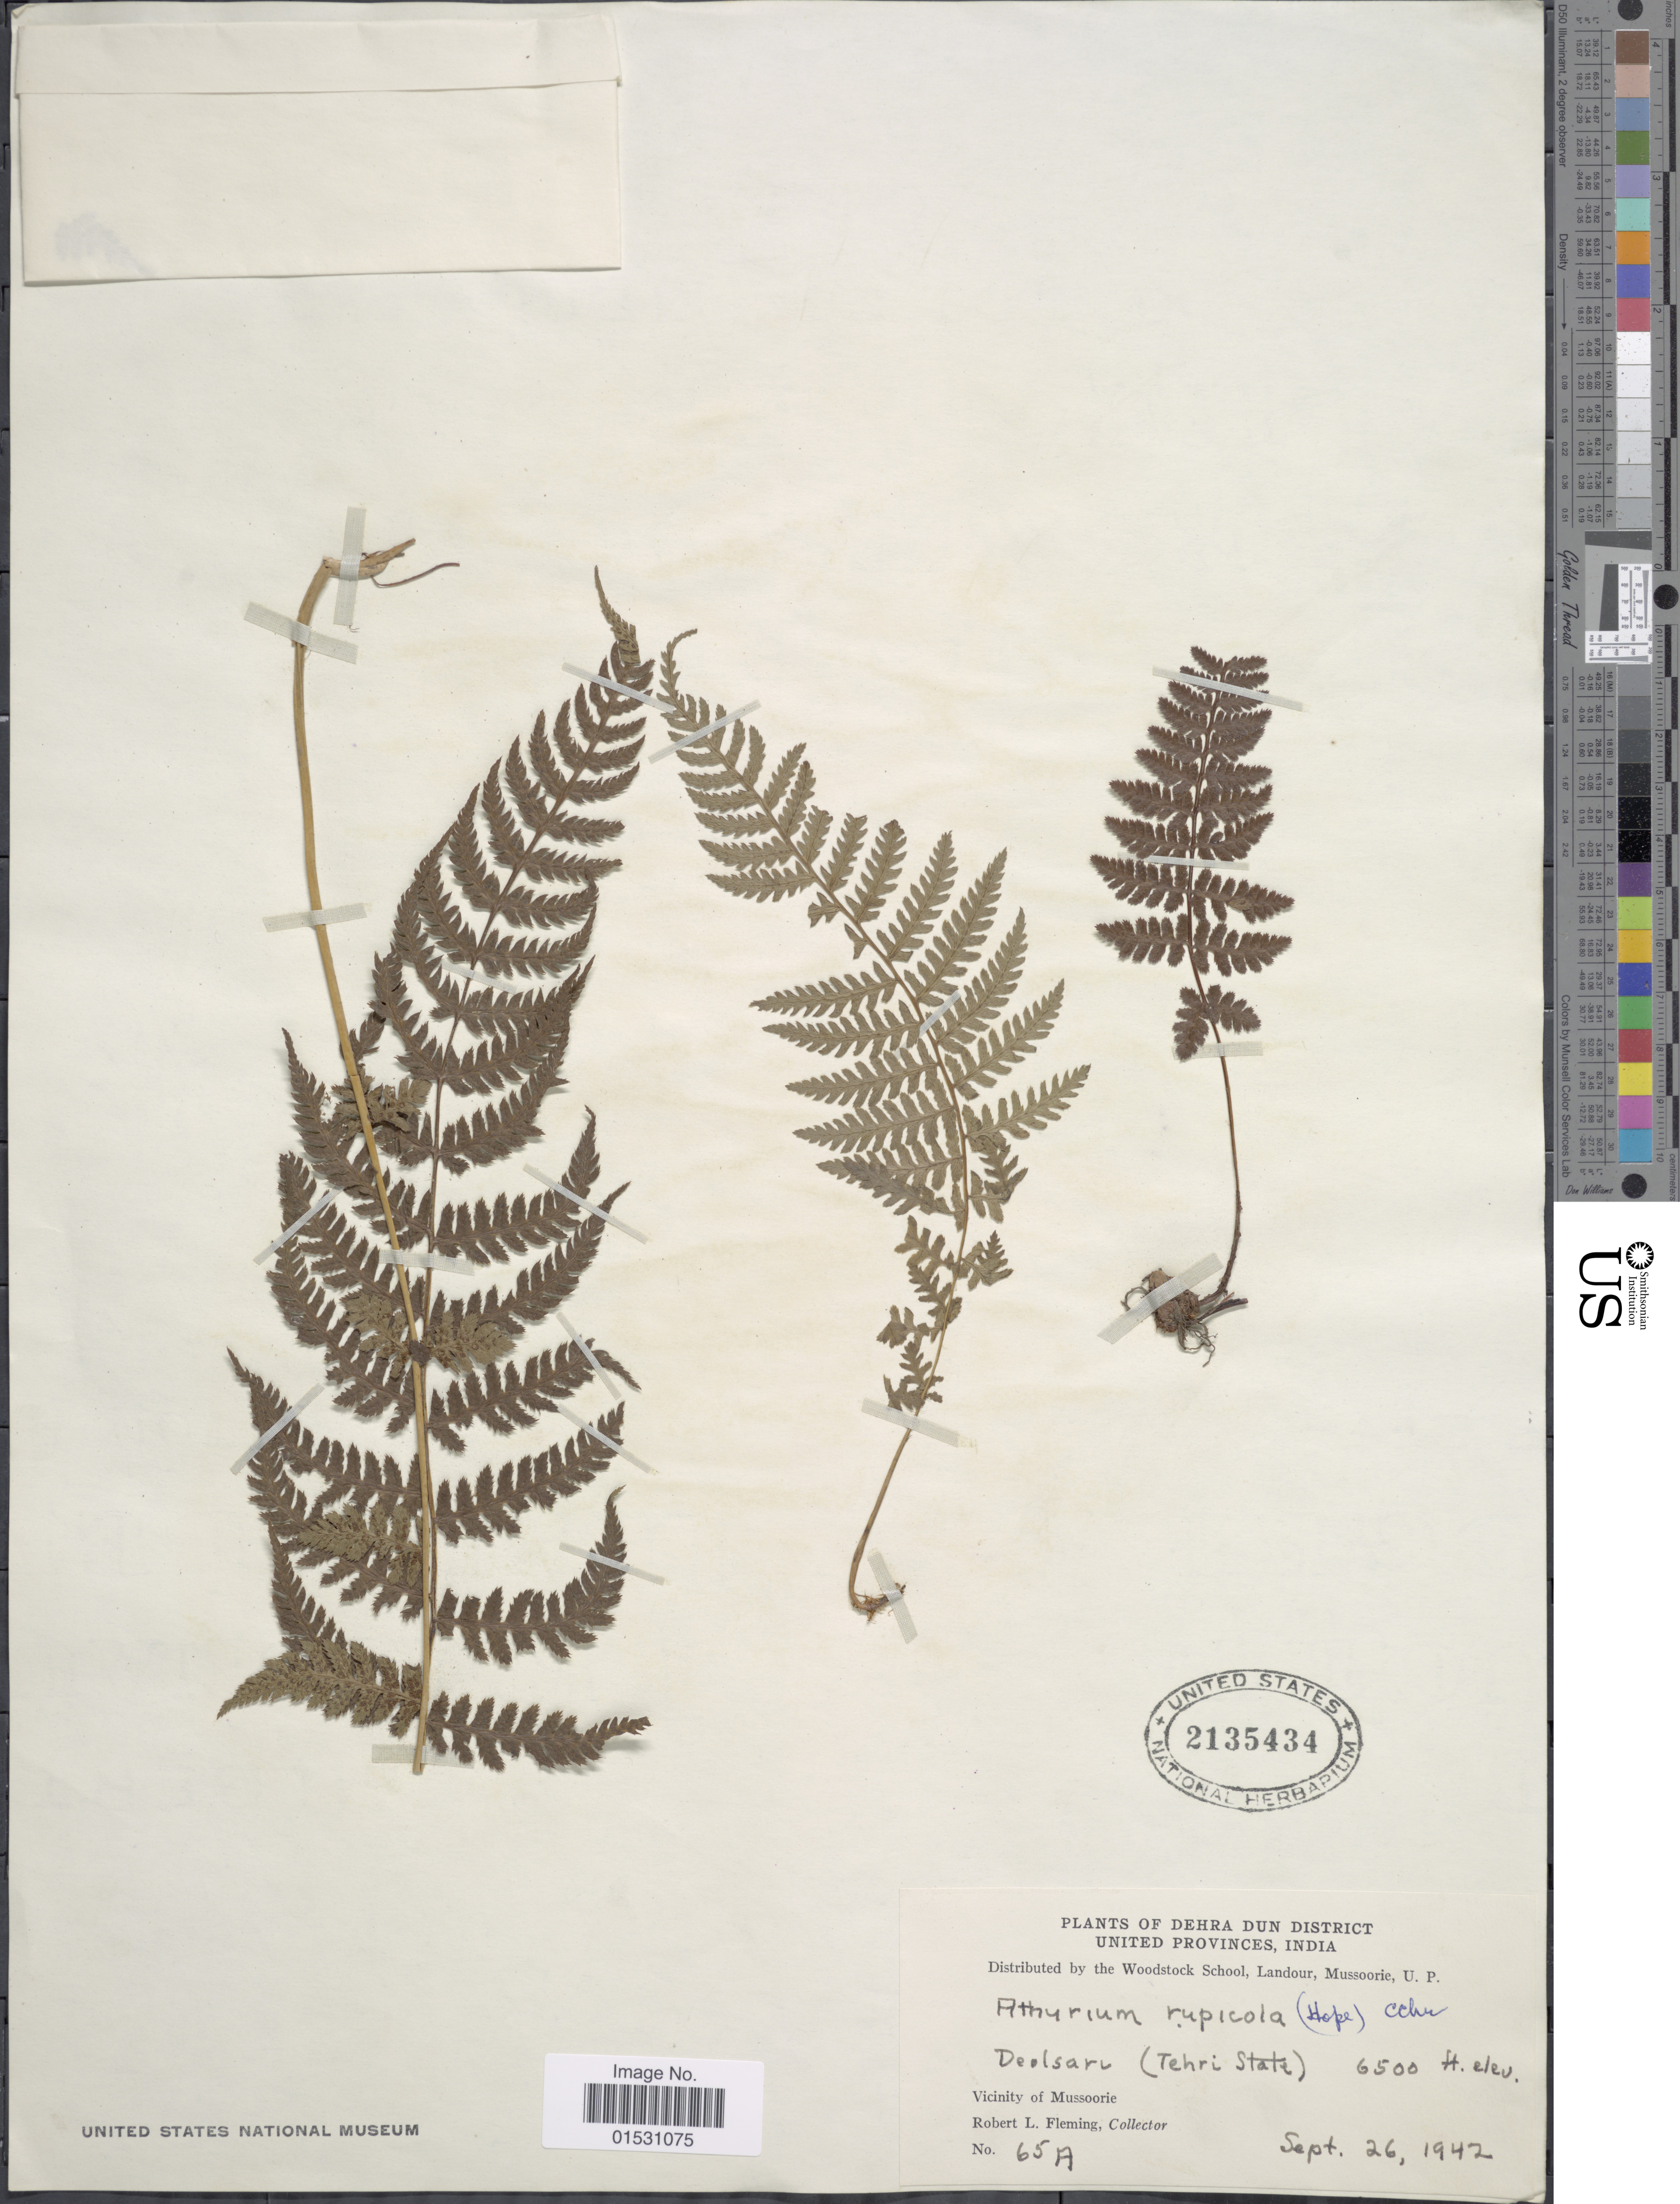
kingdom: Plantae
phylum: Tracheophyta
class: Polypodiopsida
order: Polypodiales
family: Athyriaceae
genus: Athyrium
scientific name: Athyrium rupicola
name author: (C. Hope) C. Chr.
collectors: R. Fleming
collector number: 65A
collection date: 1942-09-26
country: India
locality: Dehra Dun District. United Provinces. Deolsaru (Tehri State). Vicinity of Mussoorie.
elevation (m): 1981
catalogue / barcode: US 2135434